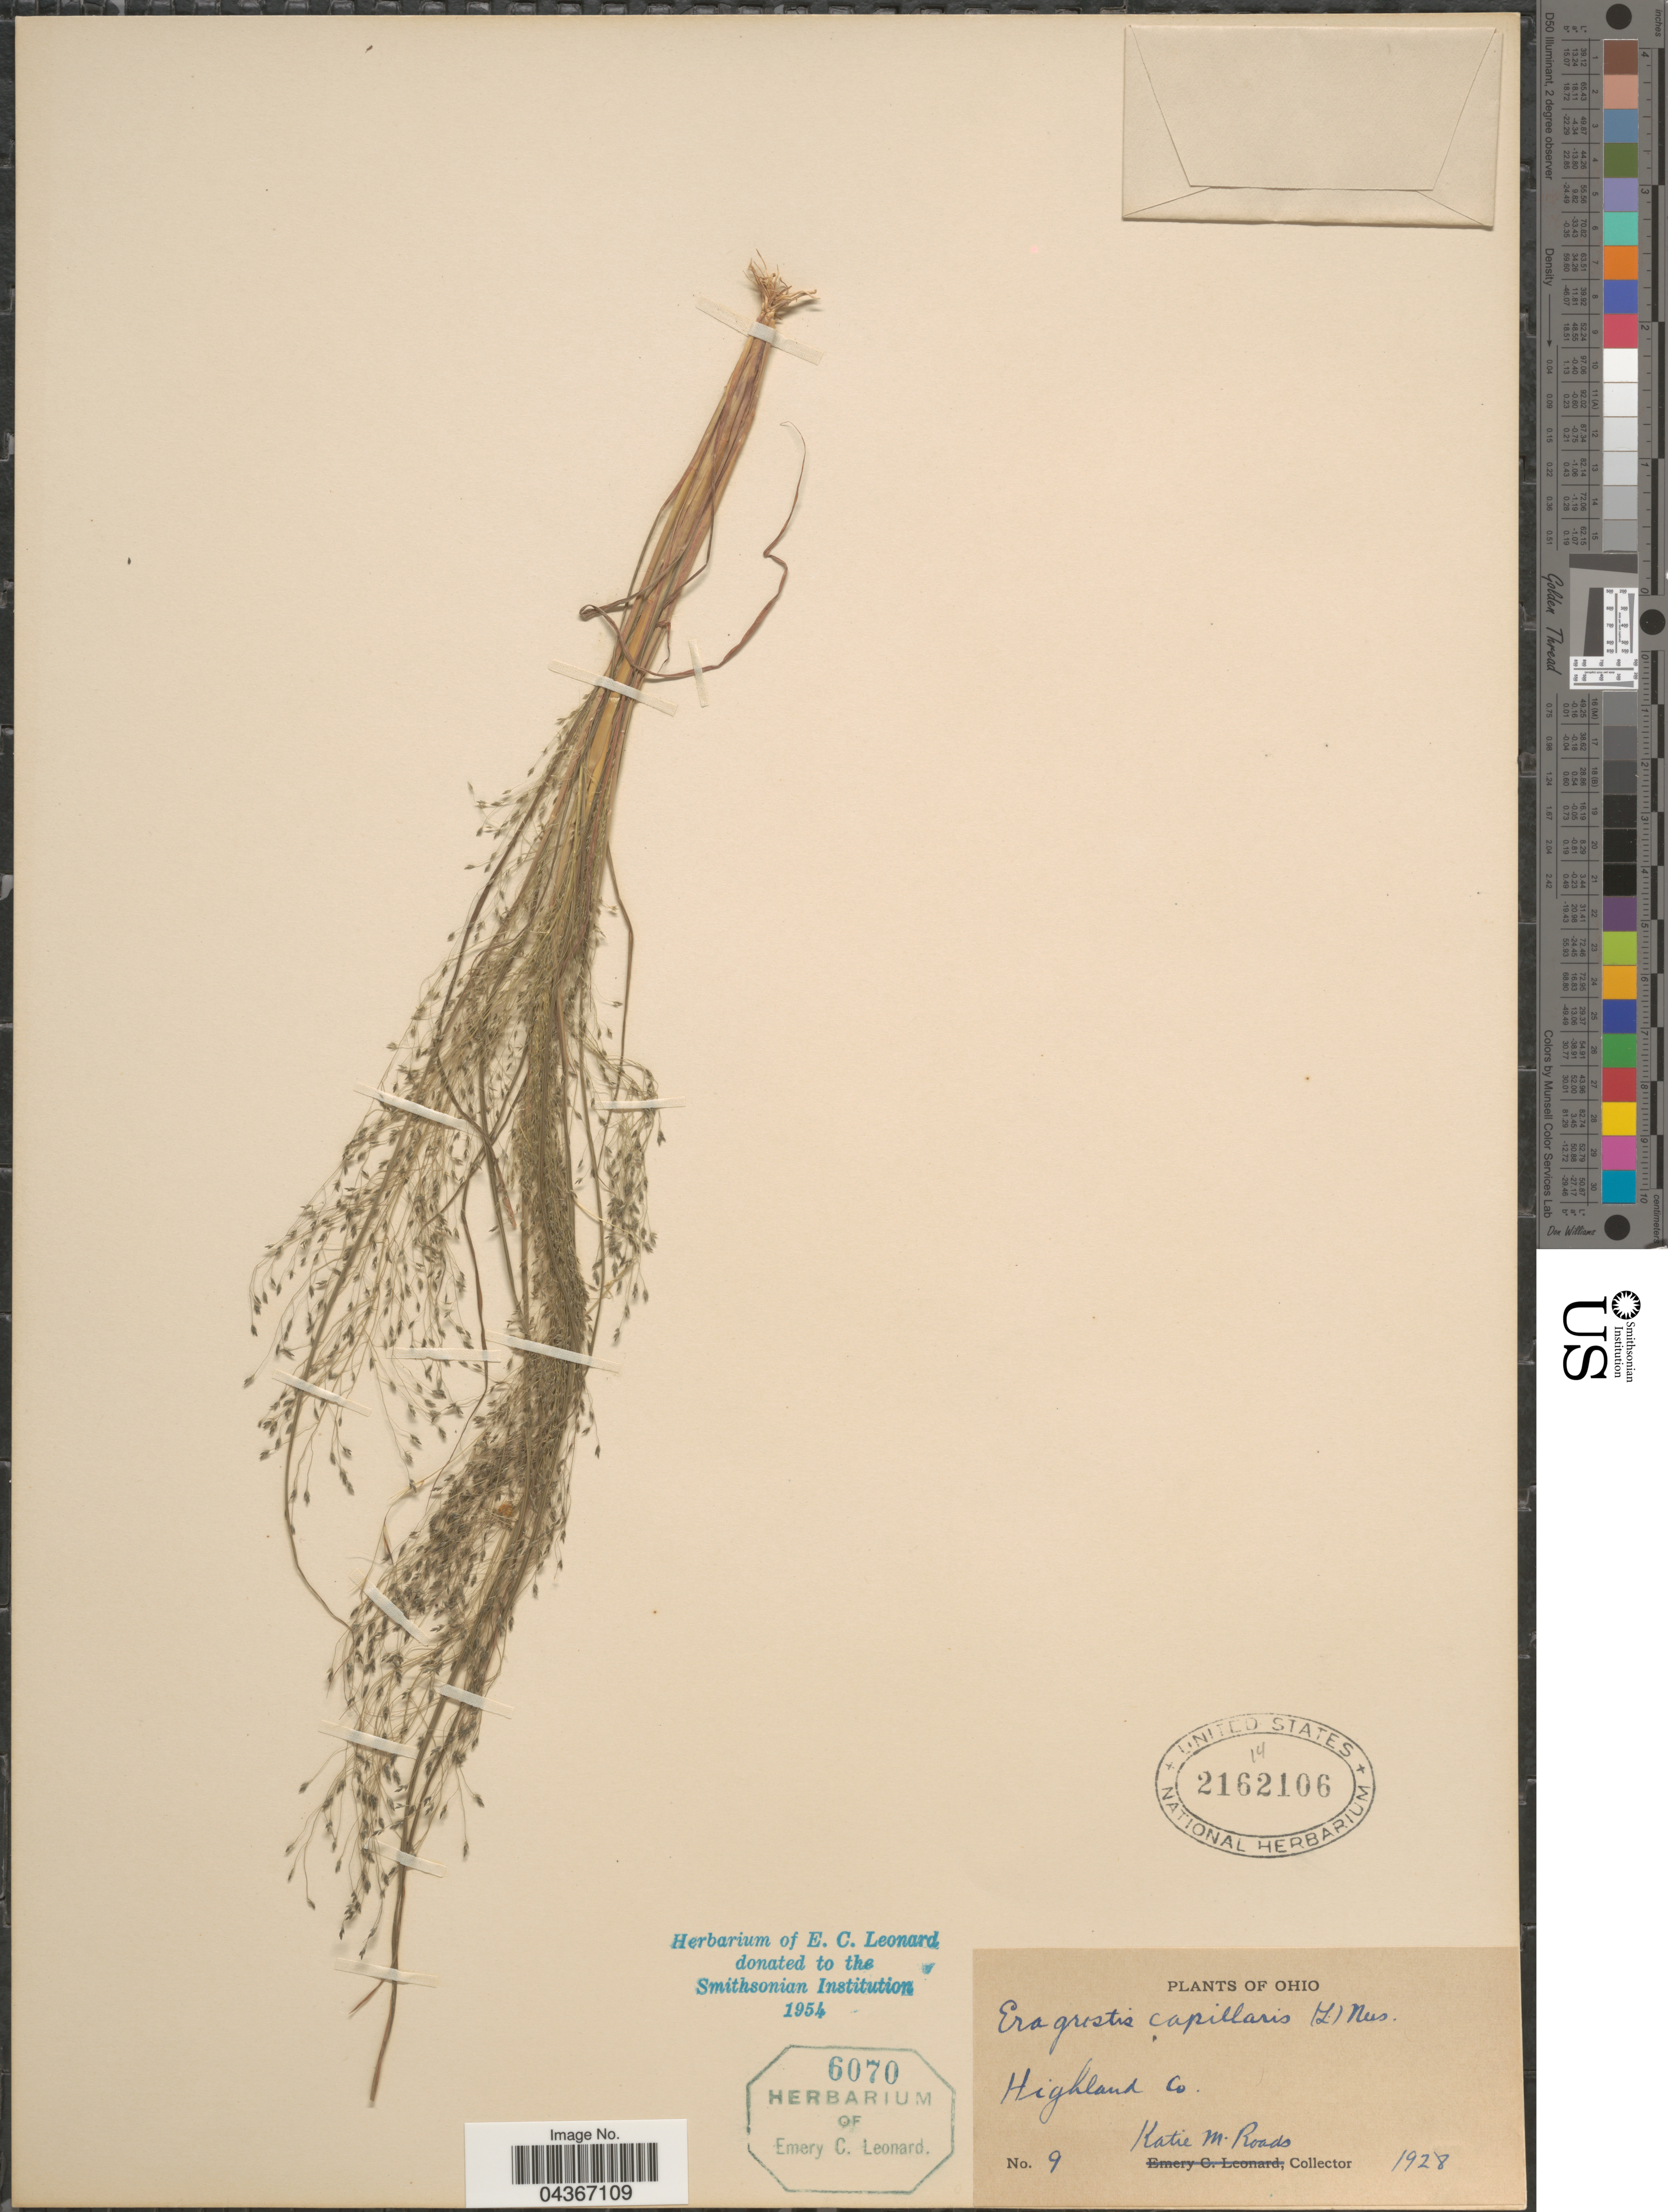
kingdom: Plantae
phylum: Tracheophyta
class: Liliopsida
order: Poales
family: Poaceae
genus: Eragrostis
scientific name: Eragrostis capillaris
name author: (L.) Nees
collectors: K. Roads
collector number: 9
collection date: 1928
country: United States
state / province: Ohio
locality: Highland Co.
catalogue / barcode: US 2162106